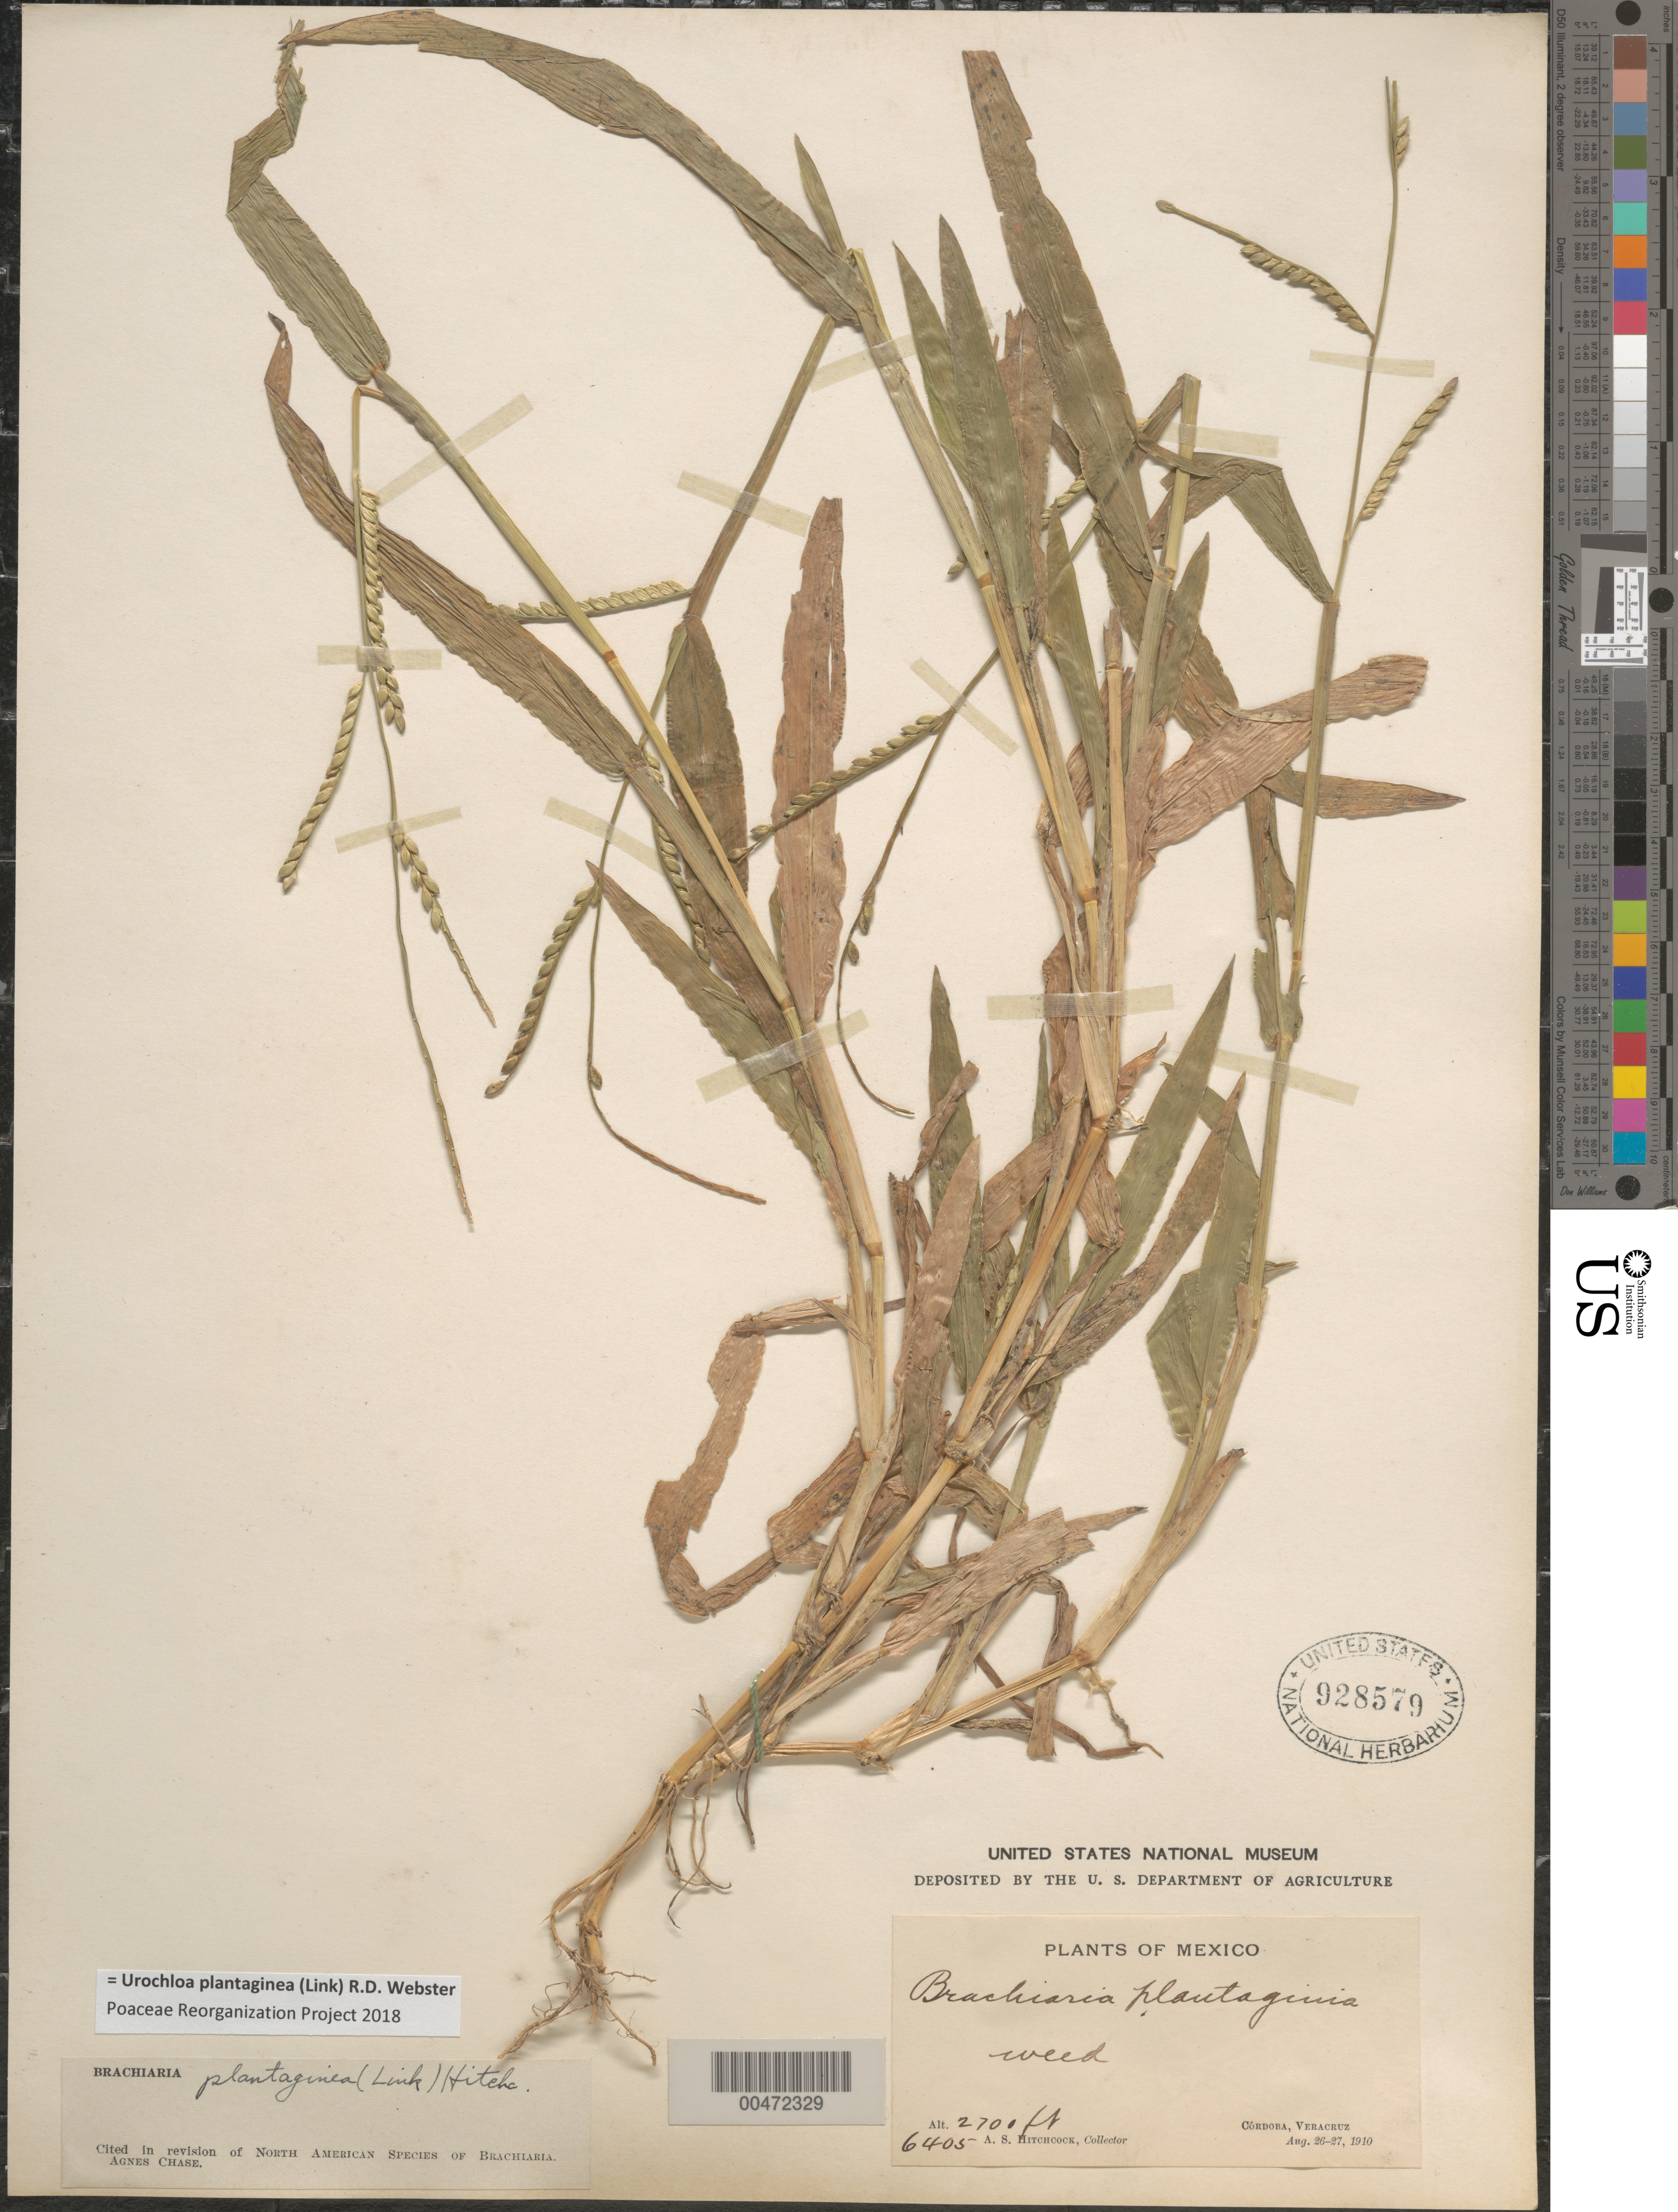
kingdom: Plantae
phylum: Tracheophyta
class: Liliopsida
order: Poales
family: Poaceae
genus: Urochloa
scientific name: Urochloa plantiginea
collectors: A. S. Hitchcock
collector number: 6405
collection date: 1910-08-26/1910-08-27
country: Mexico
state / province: Veracruz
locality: Cordoba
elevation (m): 823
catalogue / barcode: US 928579